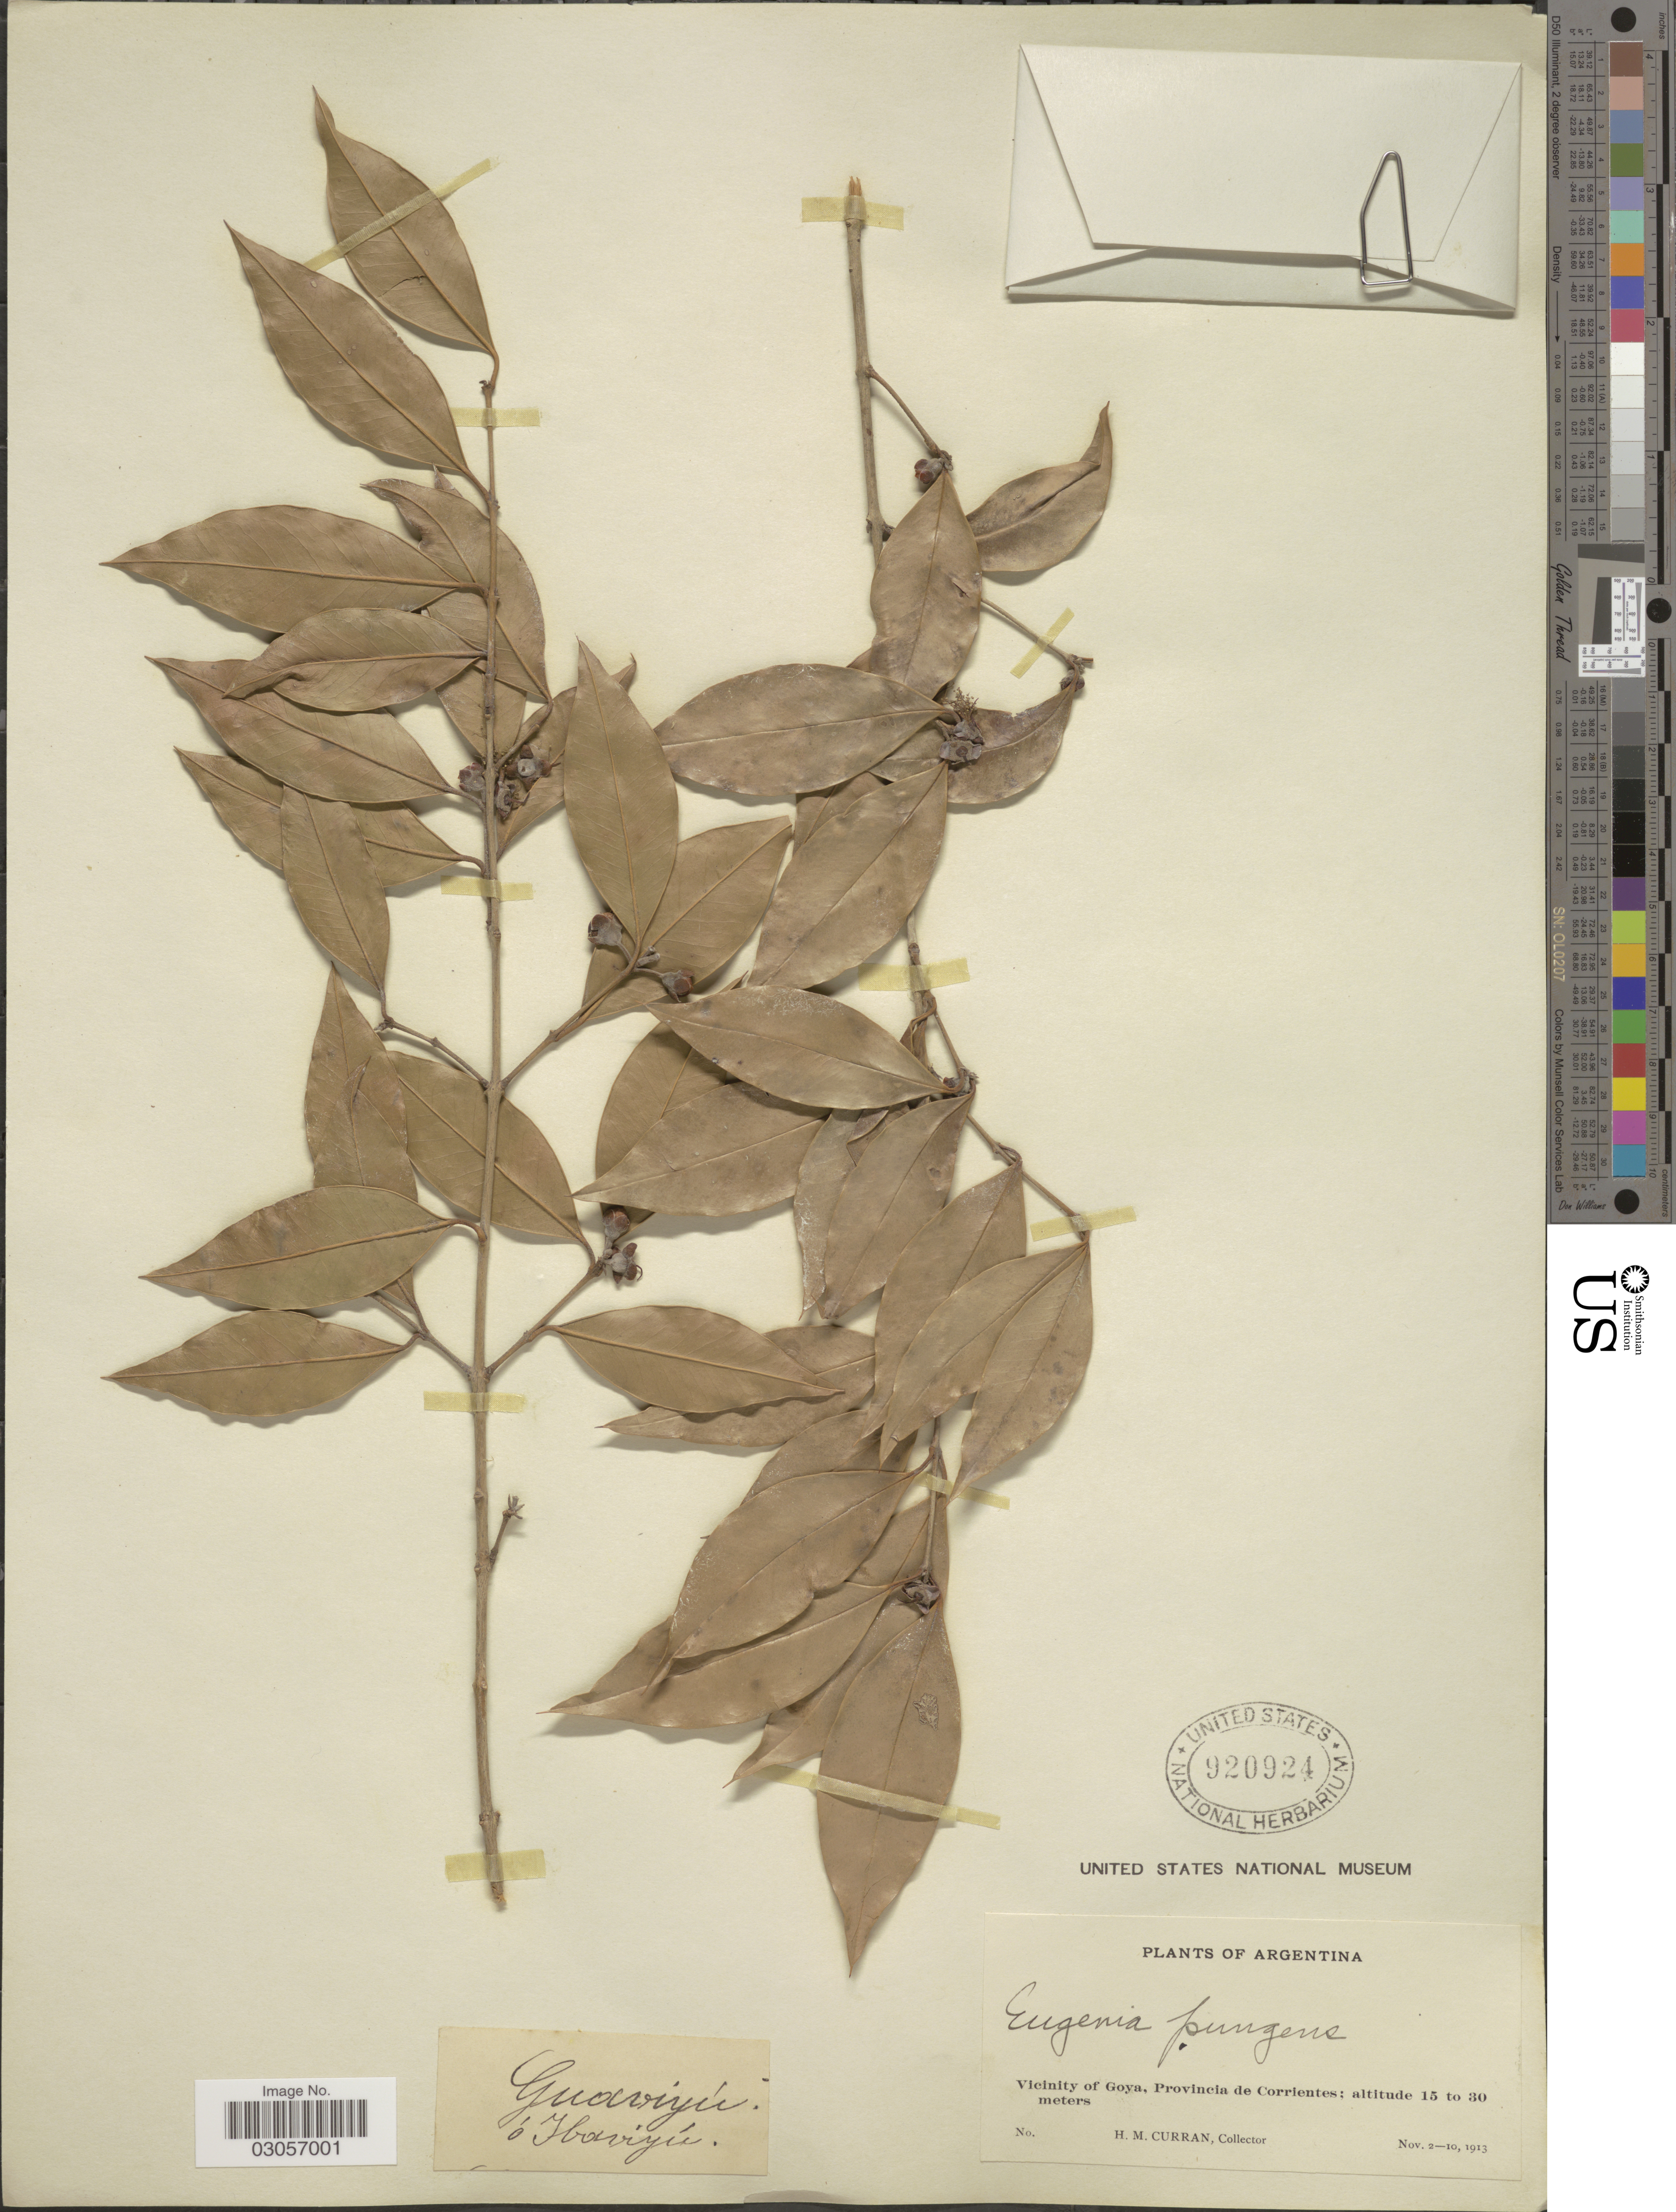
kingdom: Plantae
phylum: Tracheophyta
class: Magnoliopsida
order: Myrtales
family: Myrtaceae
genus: Myrcianthes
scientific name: Myrcianthes pungens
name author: (O. Berg) D. Legrand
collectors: H. M. Curran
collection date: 1913-11-02/1913-11-10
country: Argentina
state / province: Corrientes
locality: Vicinity of Goya.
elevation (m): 15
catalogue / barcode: US 920924